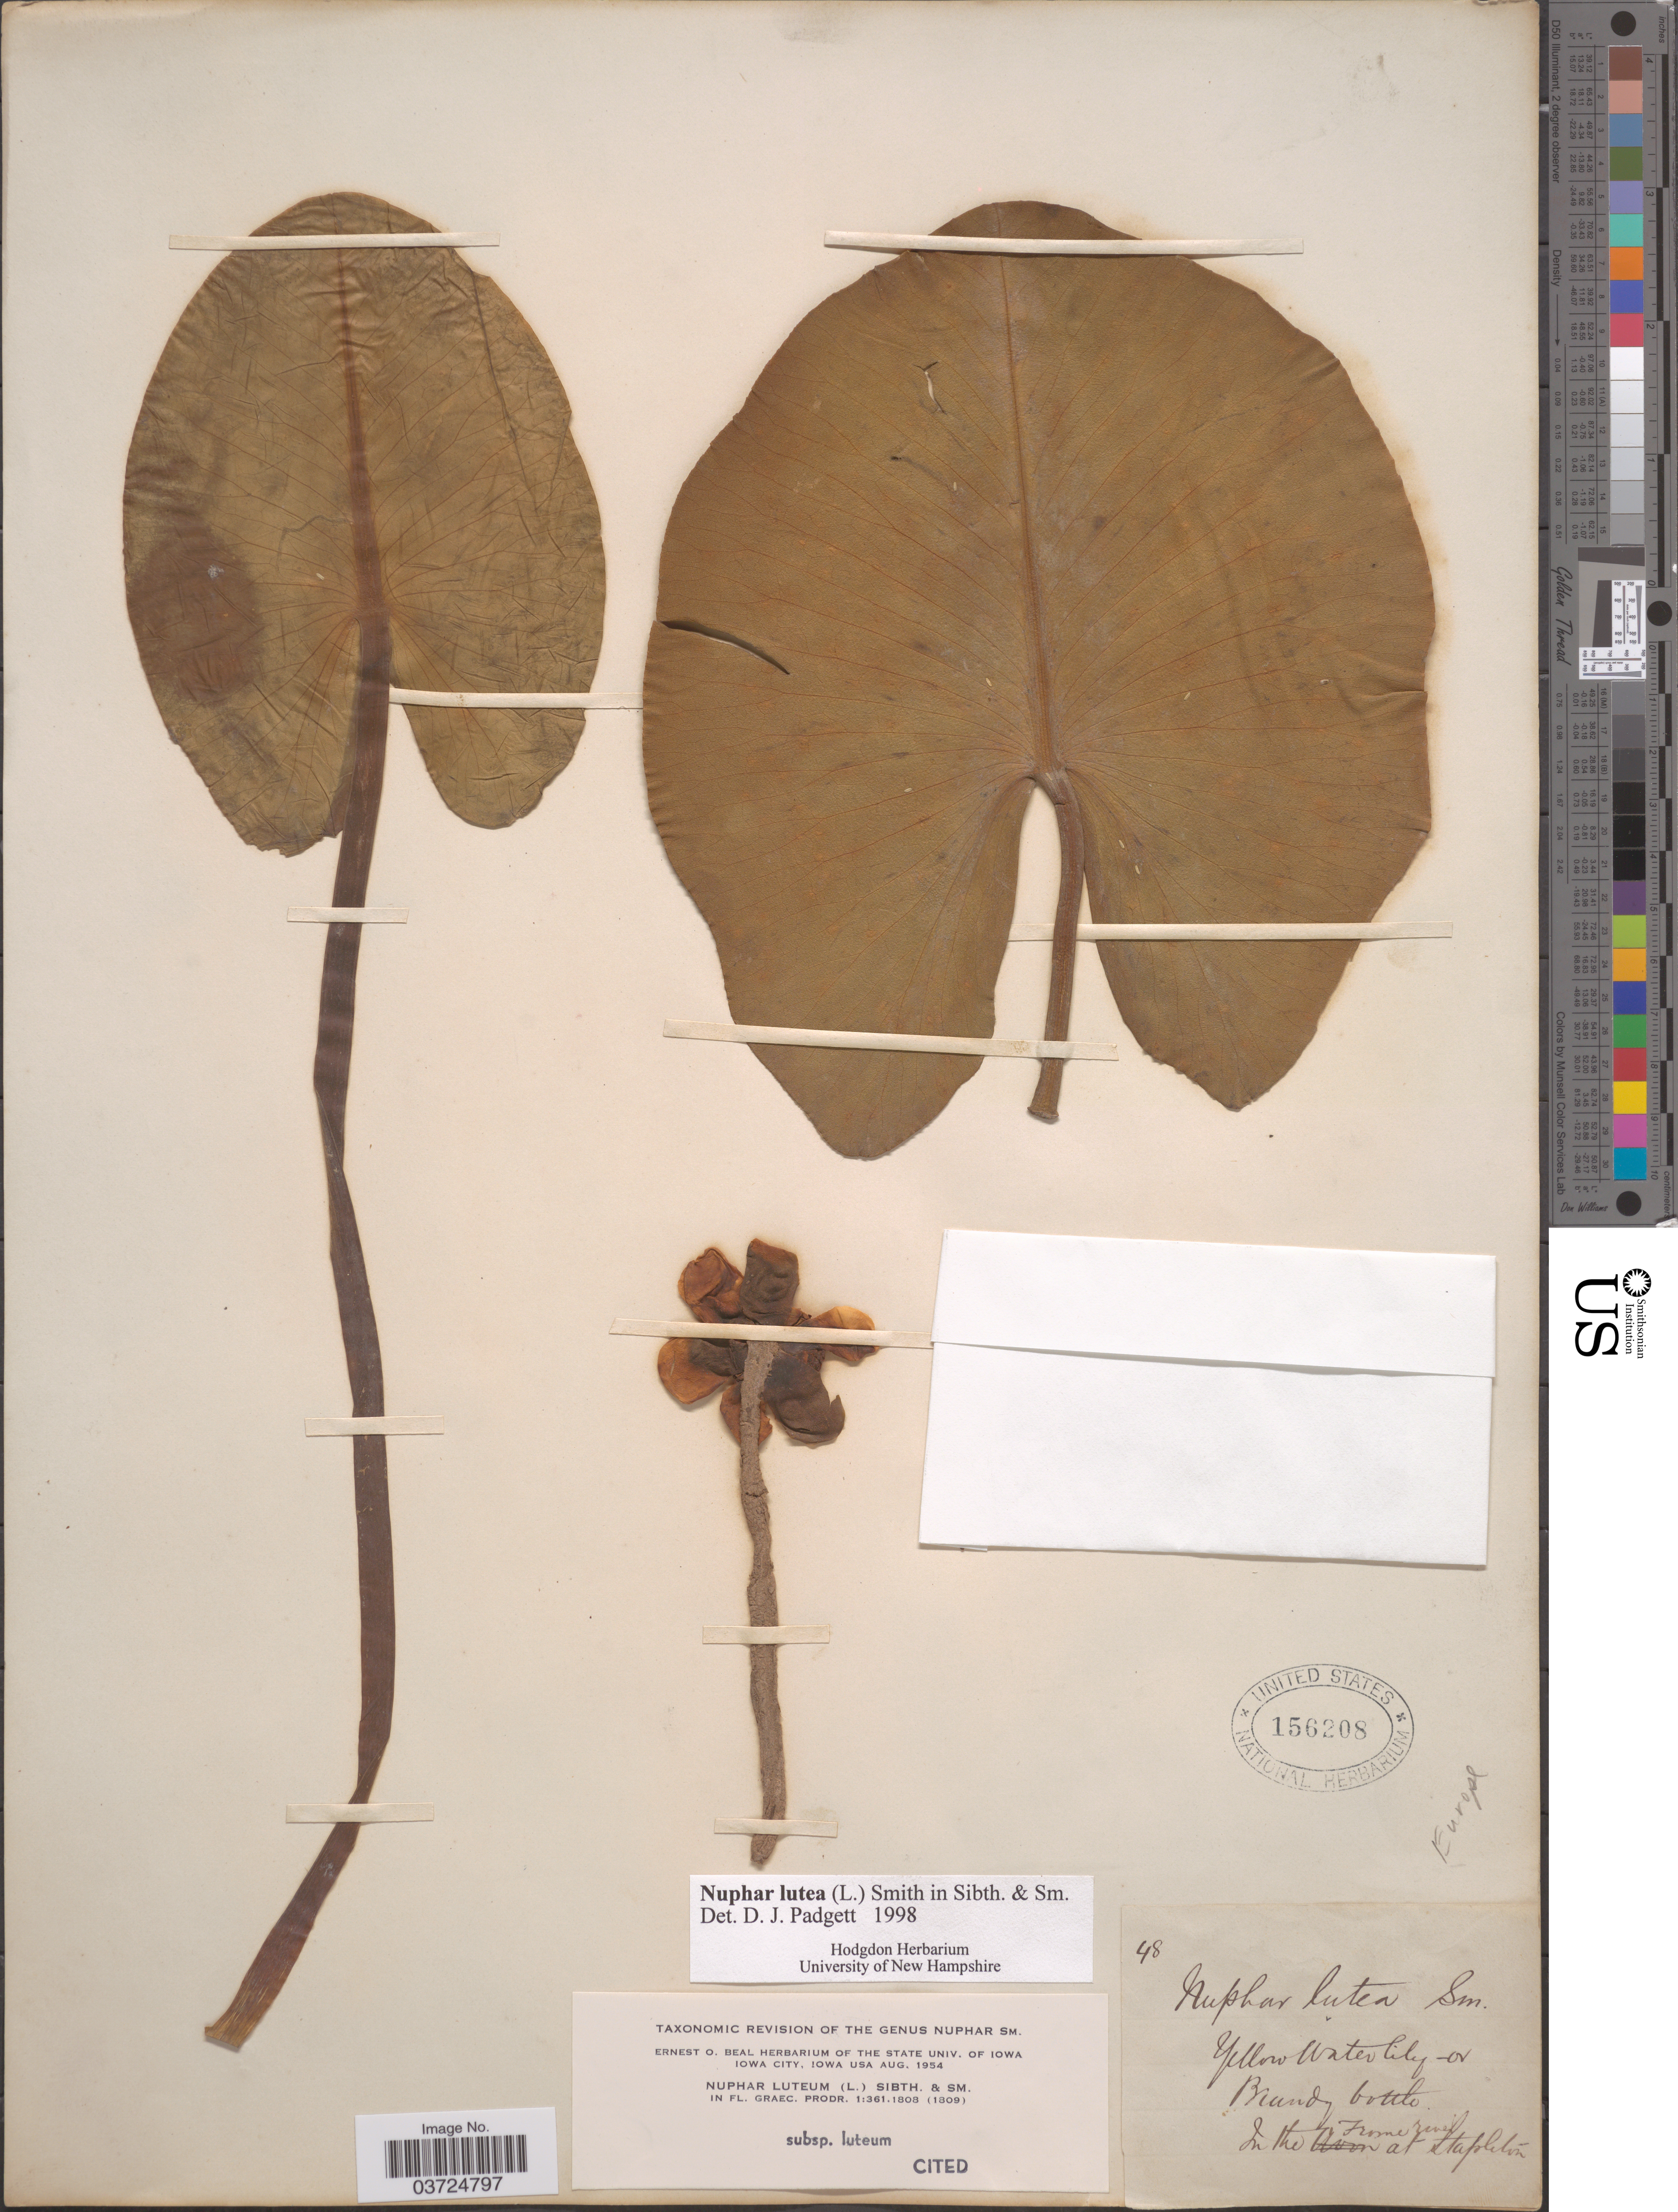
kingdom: Plantae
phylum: Tracheophyta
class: Magnoliopsida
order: Nymphaeales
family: Nymphaeaceae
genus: Nuphar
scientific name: Nuphar lutea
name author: (L.) Sm.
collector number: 48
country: United Kingdom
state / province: England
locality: In the Frome river at Stapleton. Europe.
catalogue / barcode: US 156208